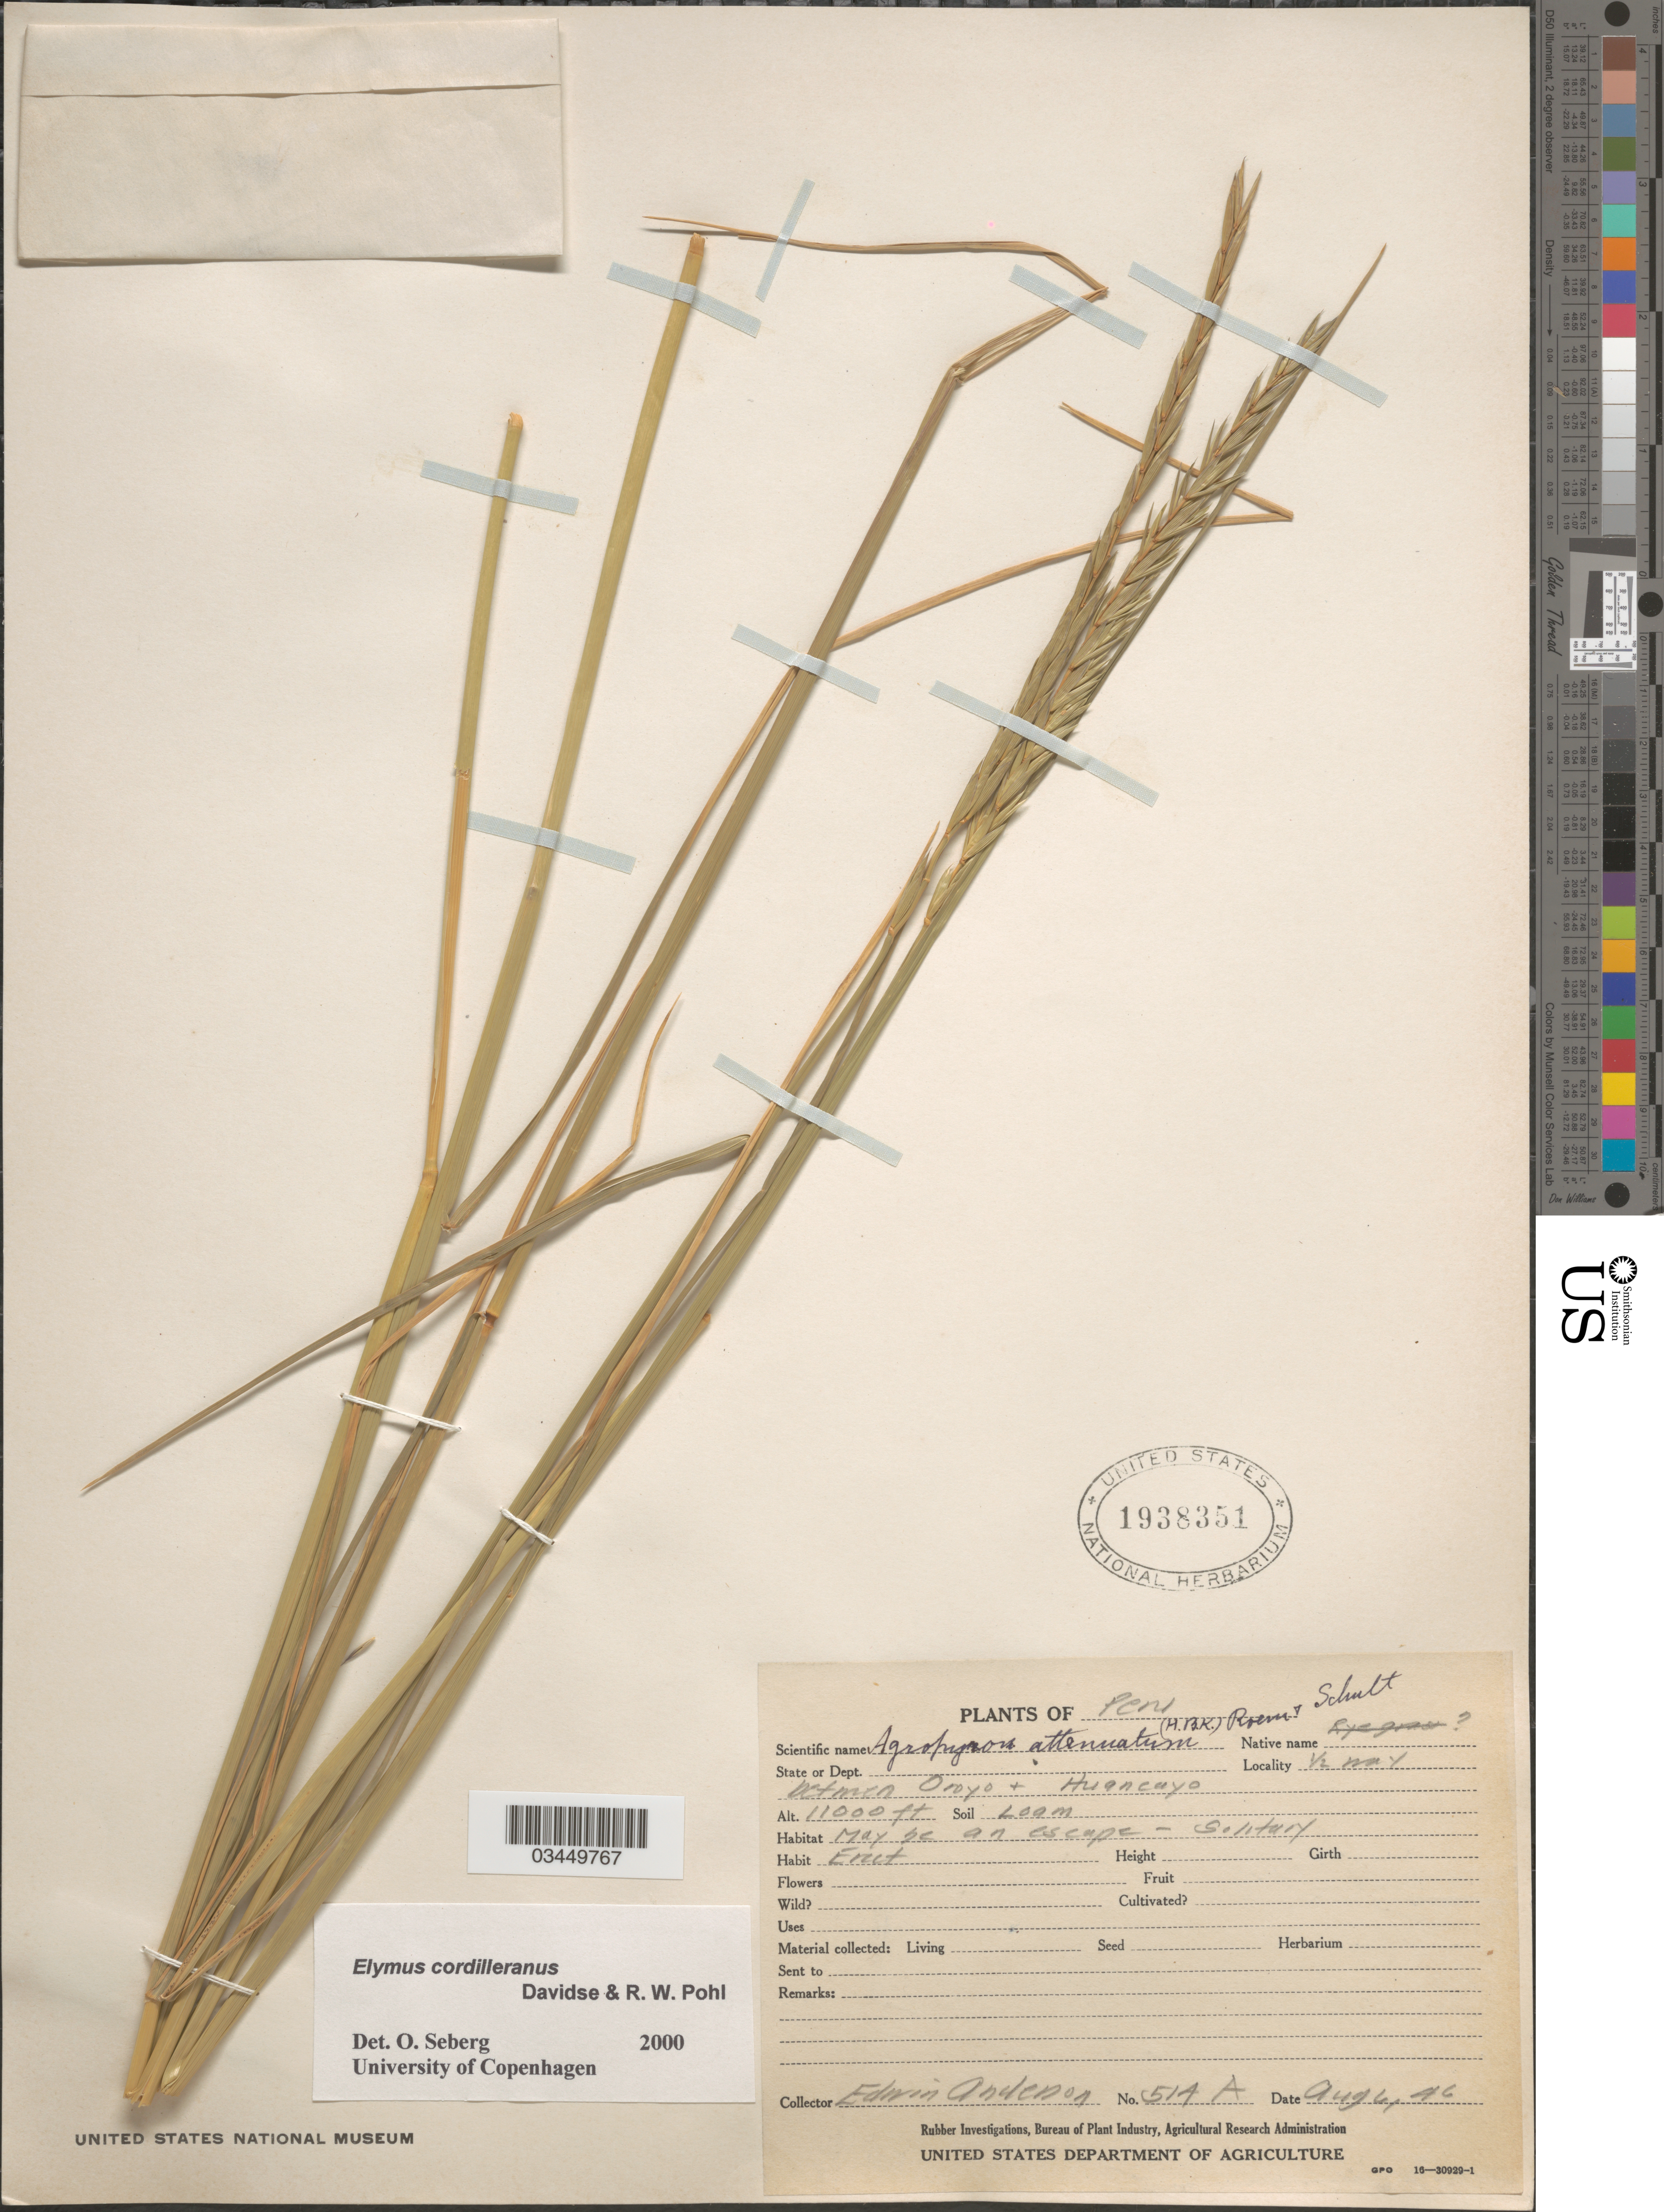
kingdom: Plantae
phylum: Tracheophyta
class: Liliopsida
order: Poales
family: Poaceae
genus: Elymus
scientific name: Elymus cordilleranus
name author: Davidse & R.W. Pohl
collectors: E. Anderson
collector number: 514A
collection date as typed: Transcribed d/m/y: 6/8/46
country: Peru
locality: ½ way between Oroyo + Huancayo.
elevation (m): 3353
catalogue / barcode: US 1938351